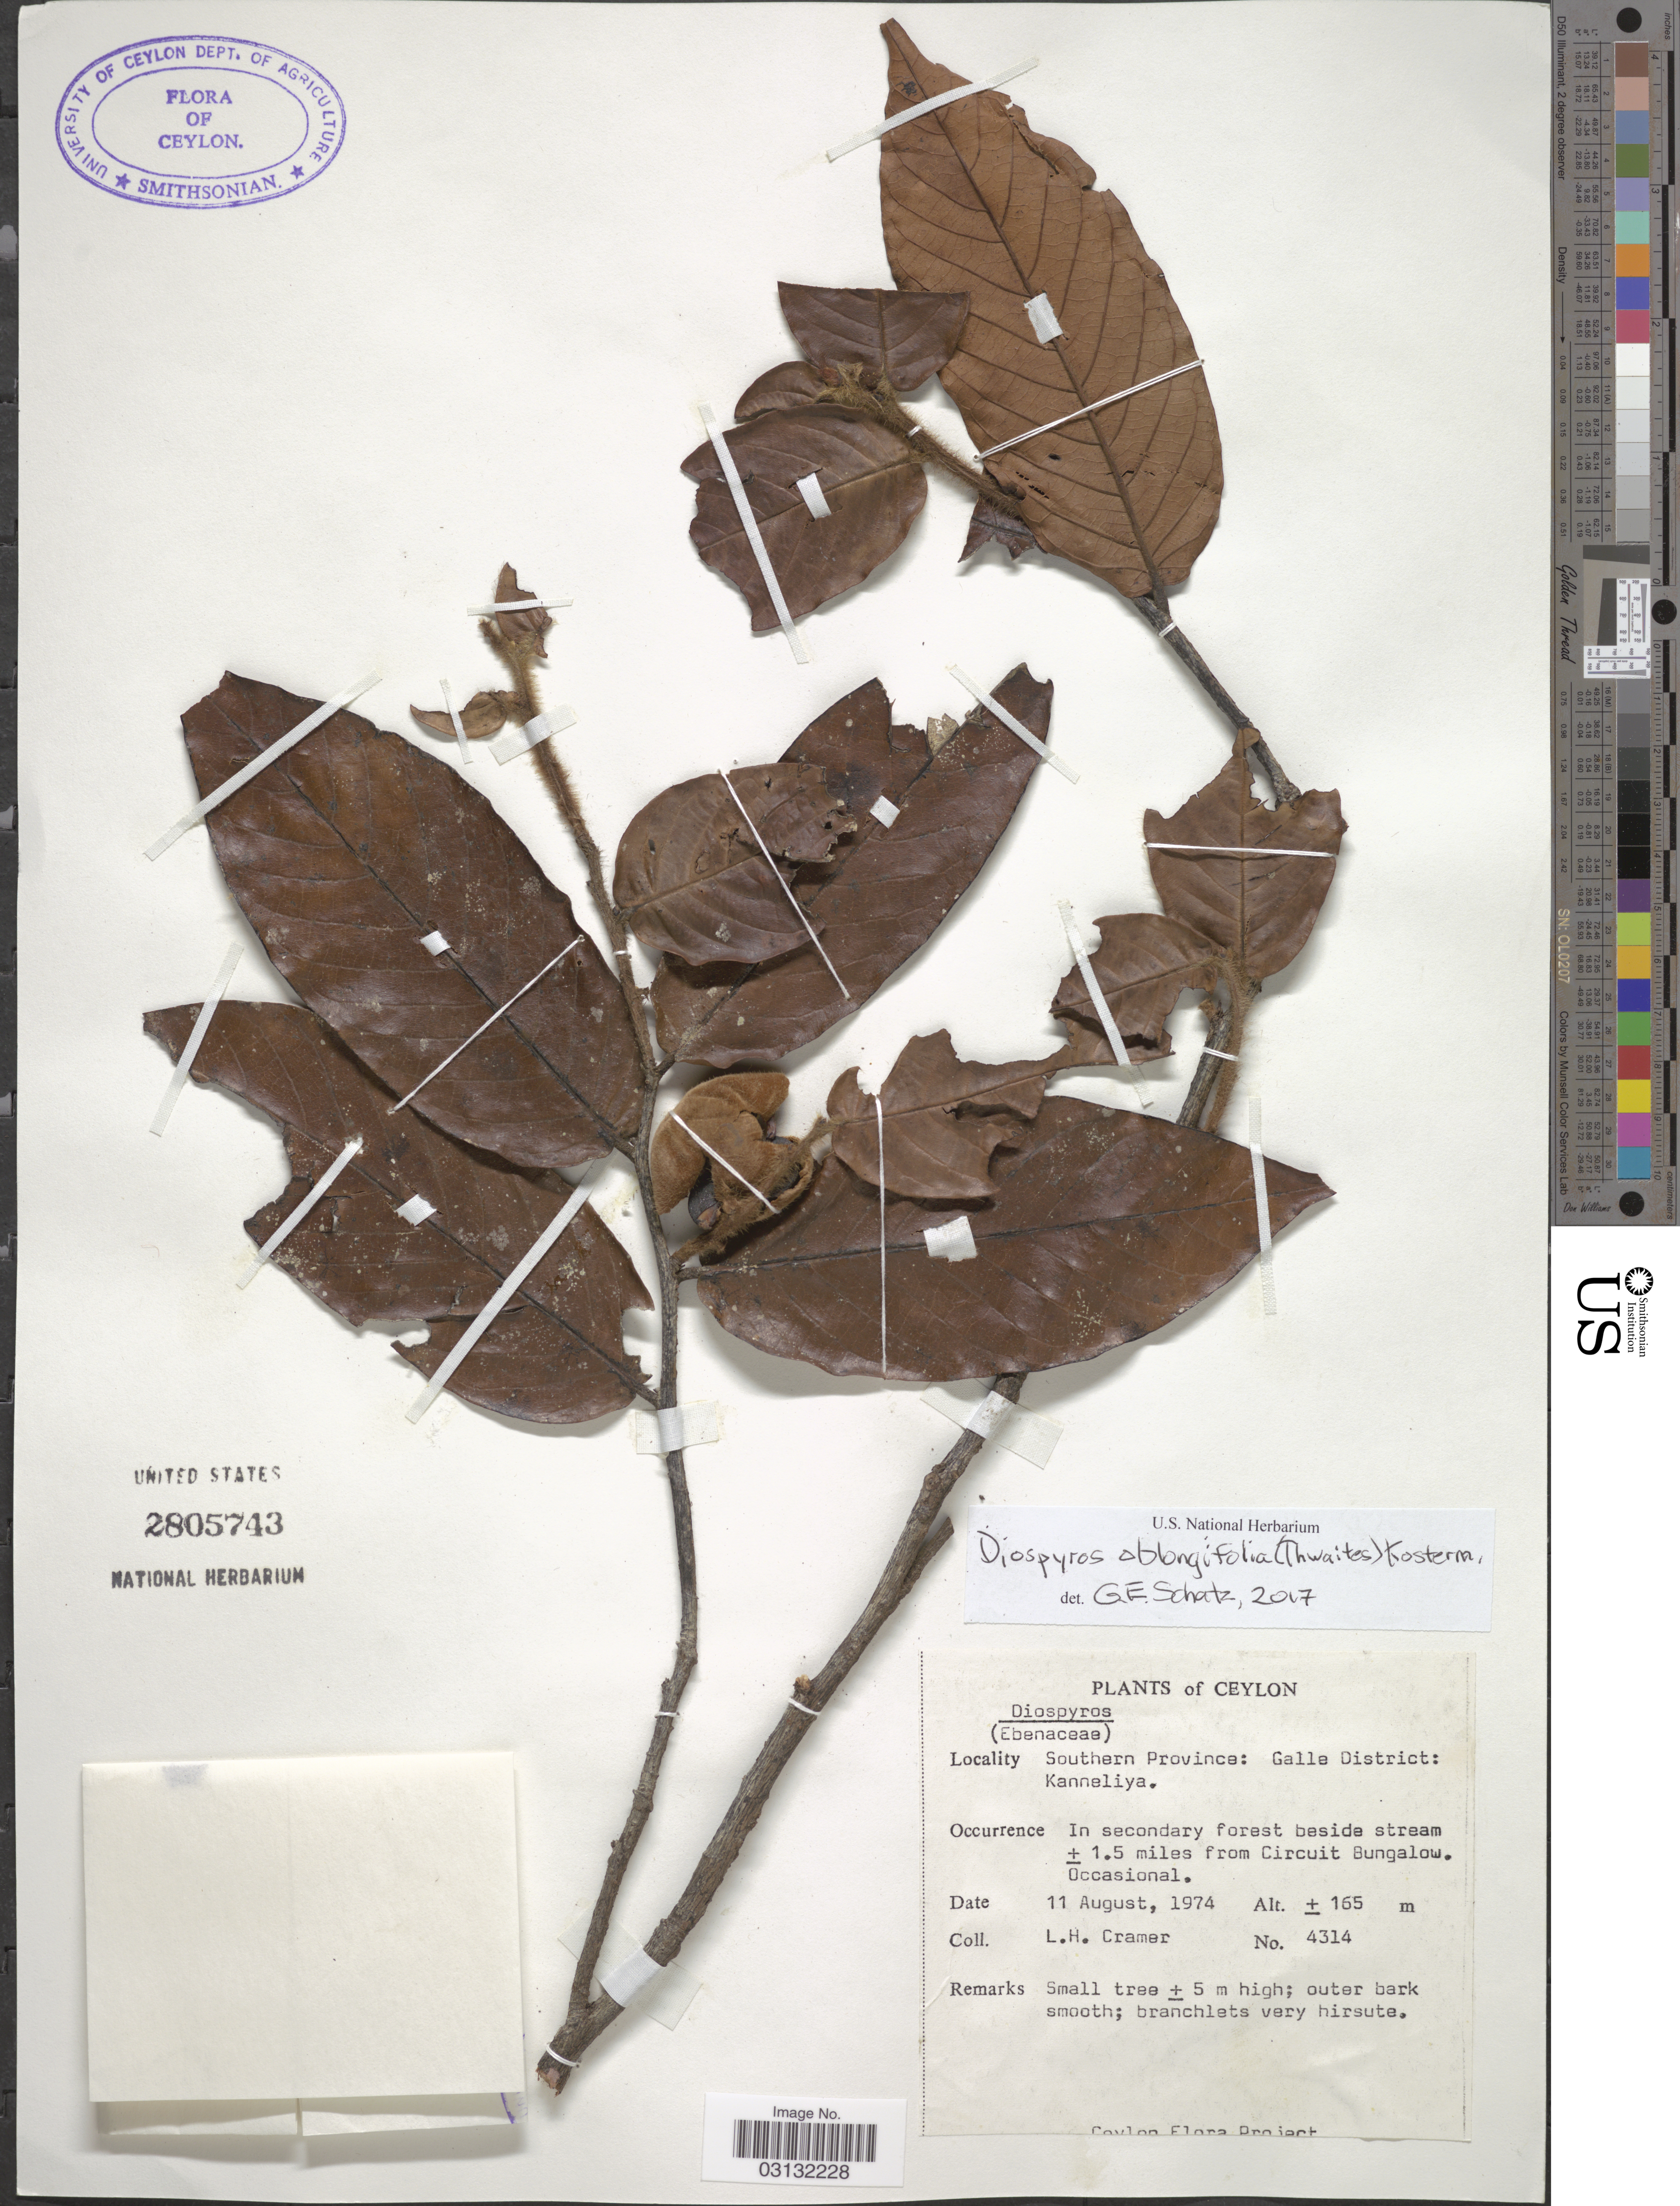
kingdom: Plantae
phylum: Tracheophyta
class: Magnoliopsida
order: Ericales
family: Ebenaceae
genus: Diospyros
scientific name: Diospyros oblongifolia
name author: (Thwaites) Kosterm.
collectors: L. H. Cramer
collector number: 4314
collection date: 1974-08-11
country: Sri Lanka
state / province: Southern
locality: Ceylon. Galle District: Kanneliya. ± 1.5 miles from Circuit Bungalow.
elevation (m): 165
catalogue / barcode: US 2805743